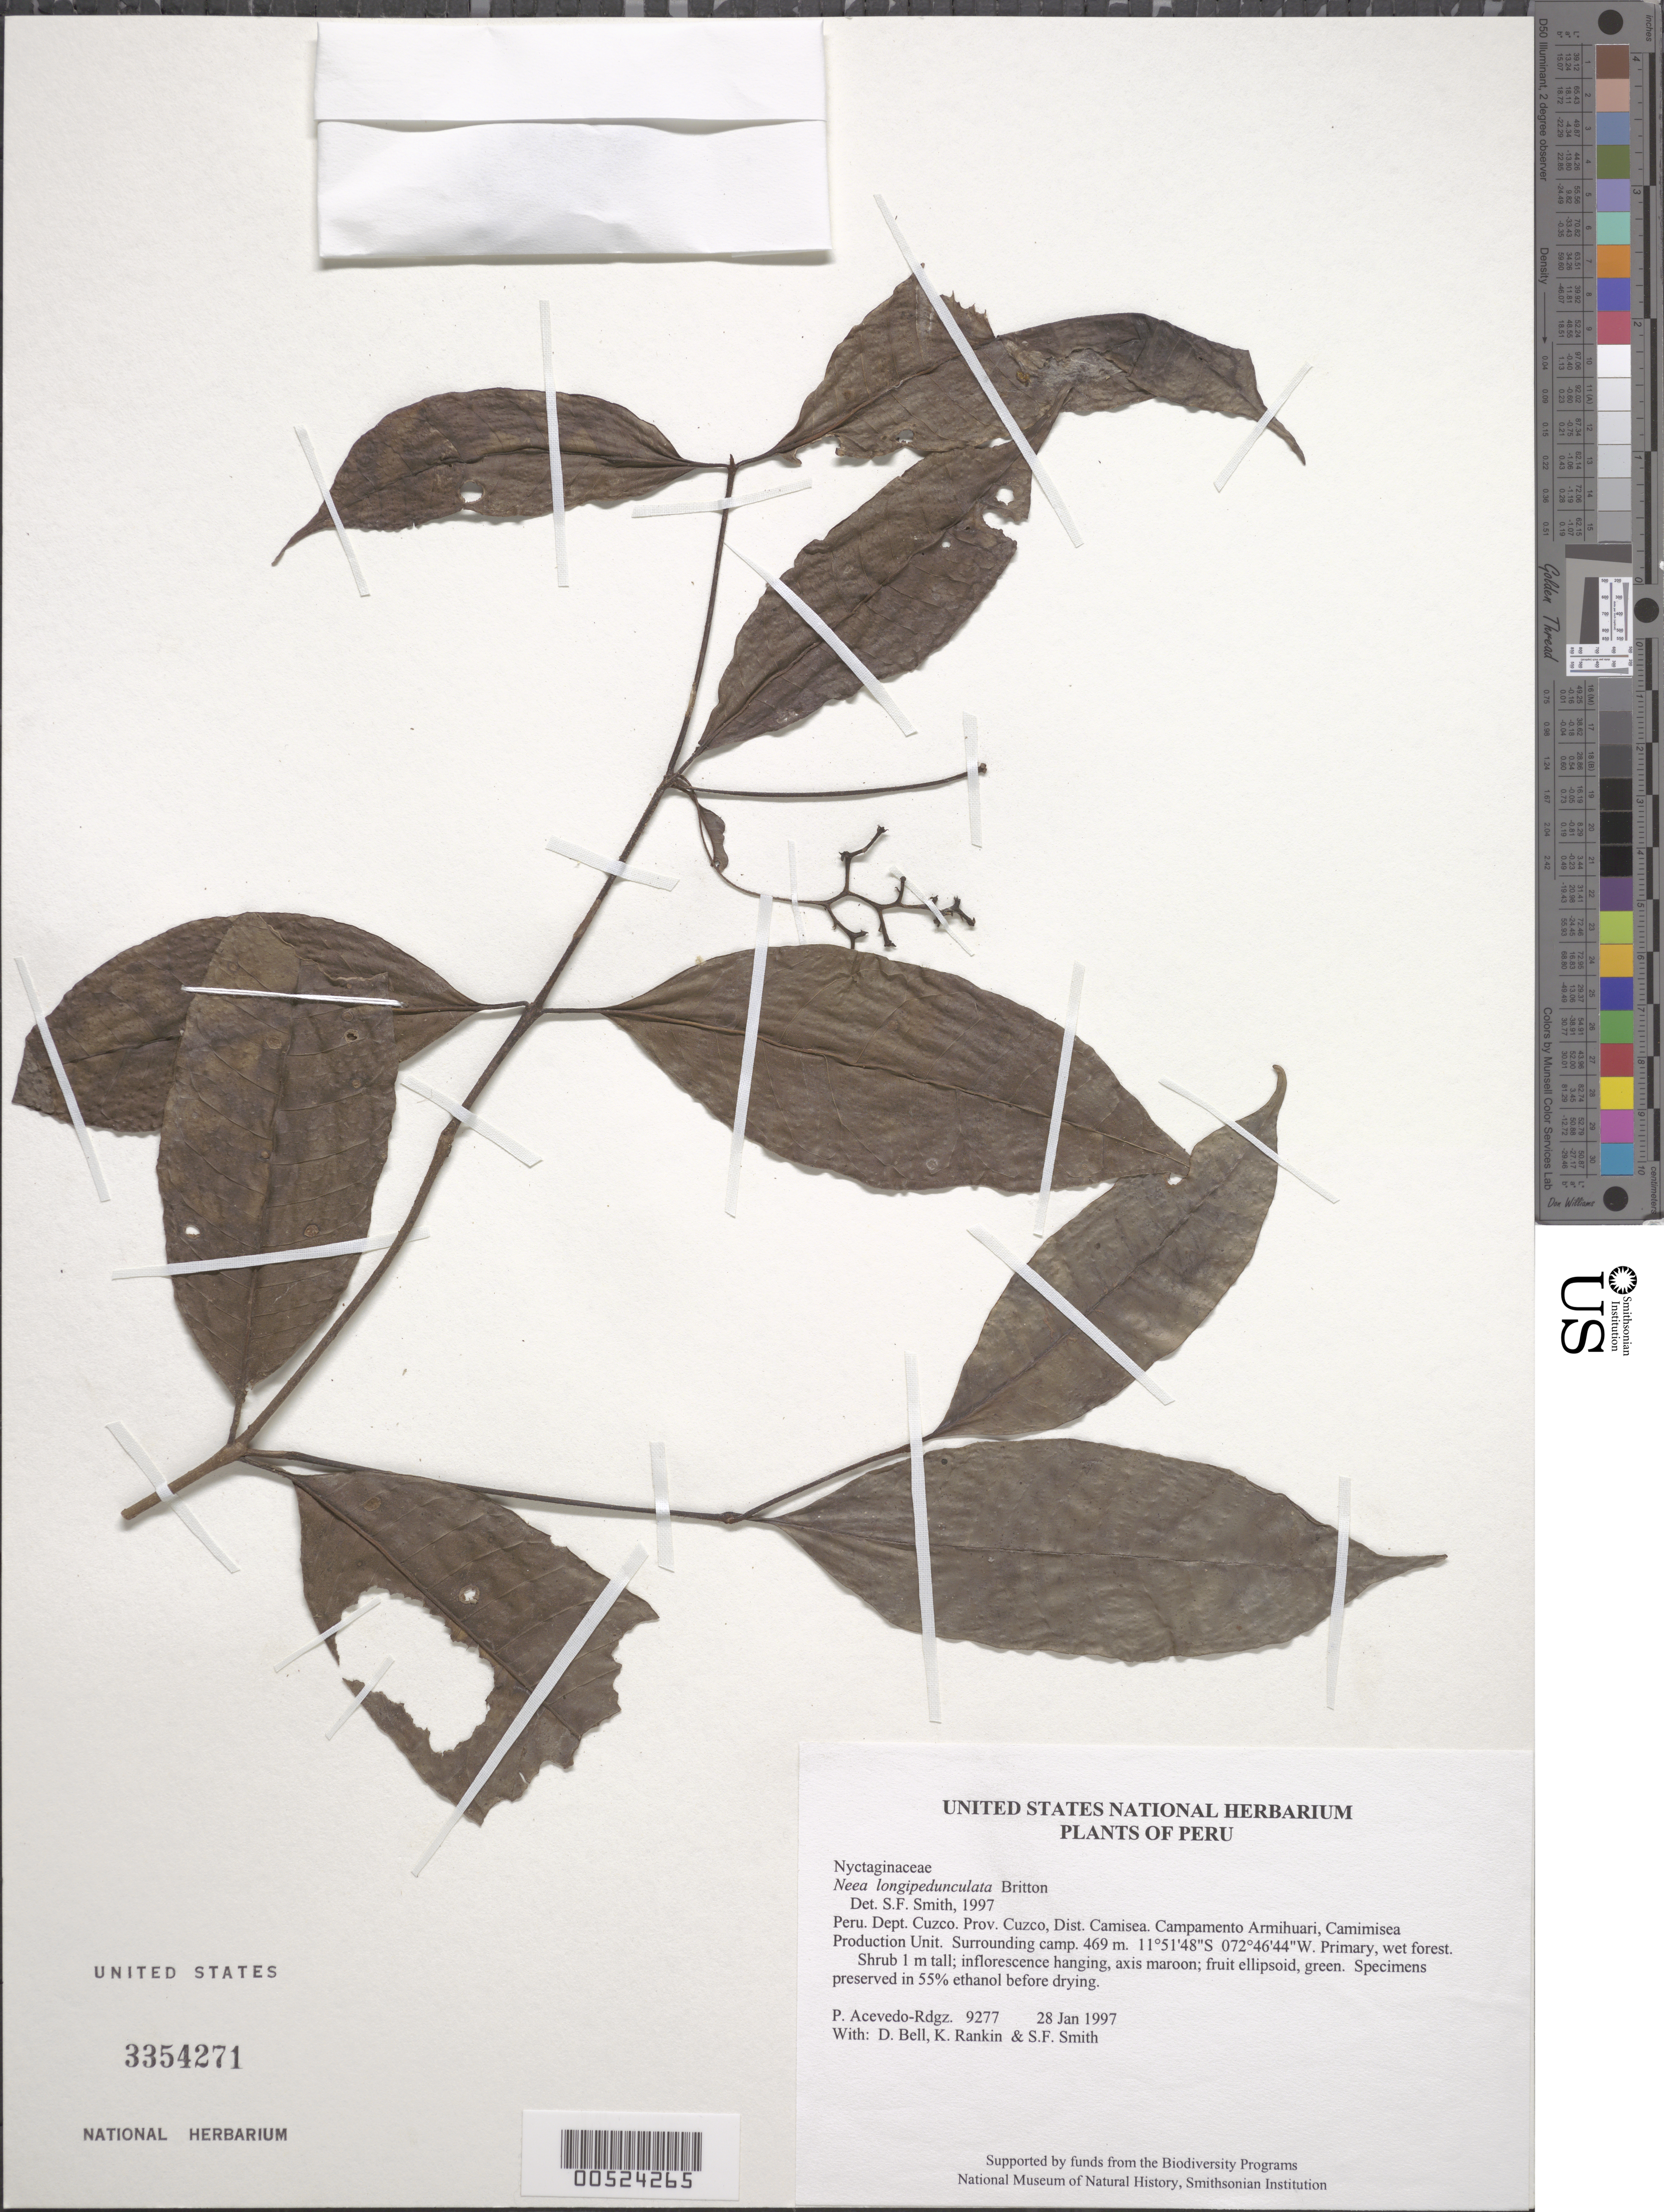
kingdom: Plantae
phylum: Tracheophyta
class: Magnoliopsida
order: Caryophyllales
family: Nyctaginaceae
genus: Neea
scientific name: Neea longipedunculata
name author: Britton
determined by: Smith, Stephen F., (US), NMNH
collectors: P. Acevedo-Rodr., D. A. Bell, K. B. Rankin & S.F. Smith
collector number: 9277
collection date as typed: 28 Jan 1997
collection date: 1997-01-28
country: Peru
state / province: Cusco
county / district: Cusco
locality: Districto Camisea, Campamento Armihuari, Camimisea Production Unit. Surrounding camp.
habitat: Primary, wet forest.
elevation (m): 469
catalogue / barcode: US 3354271